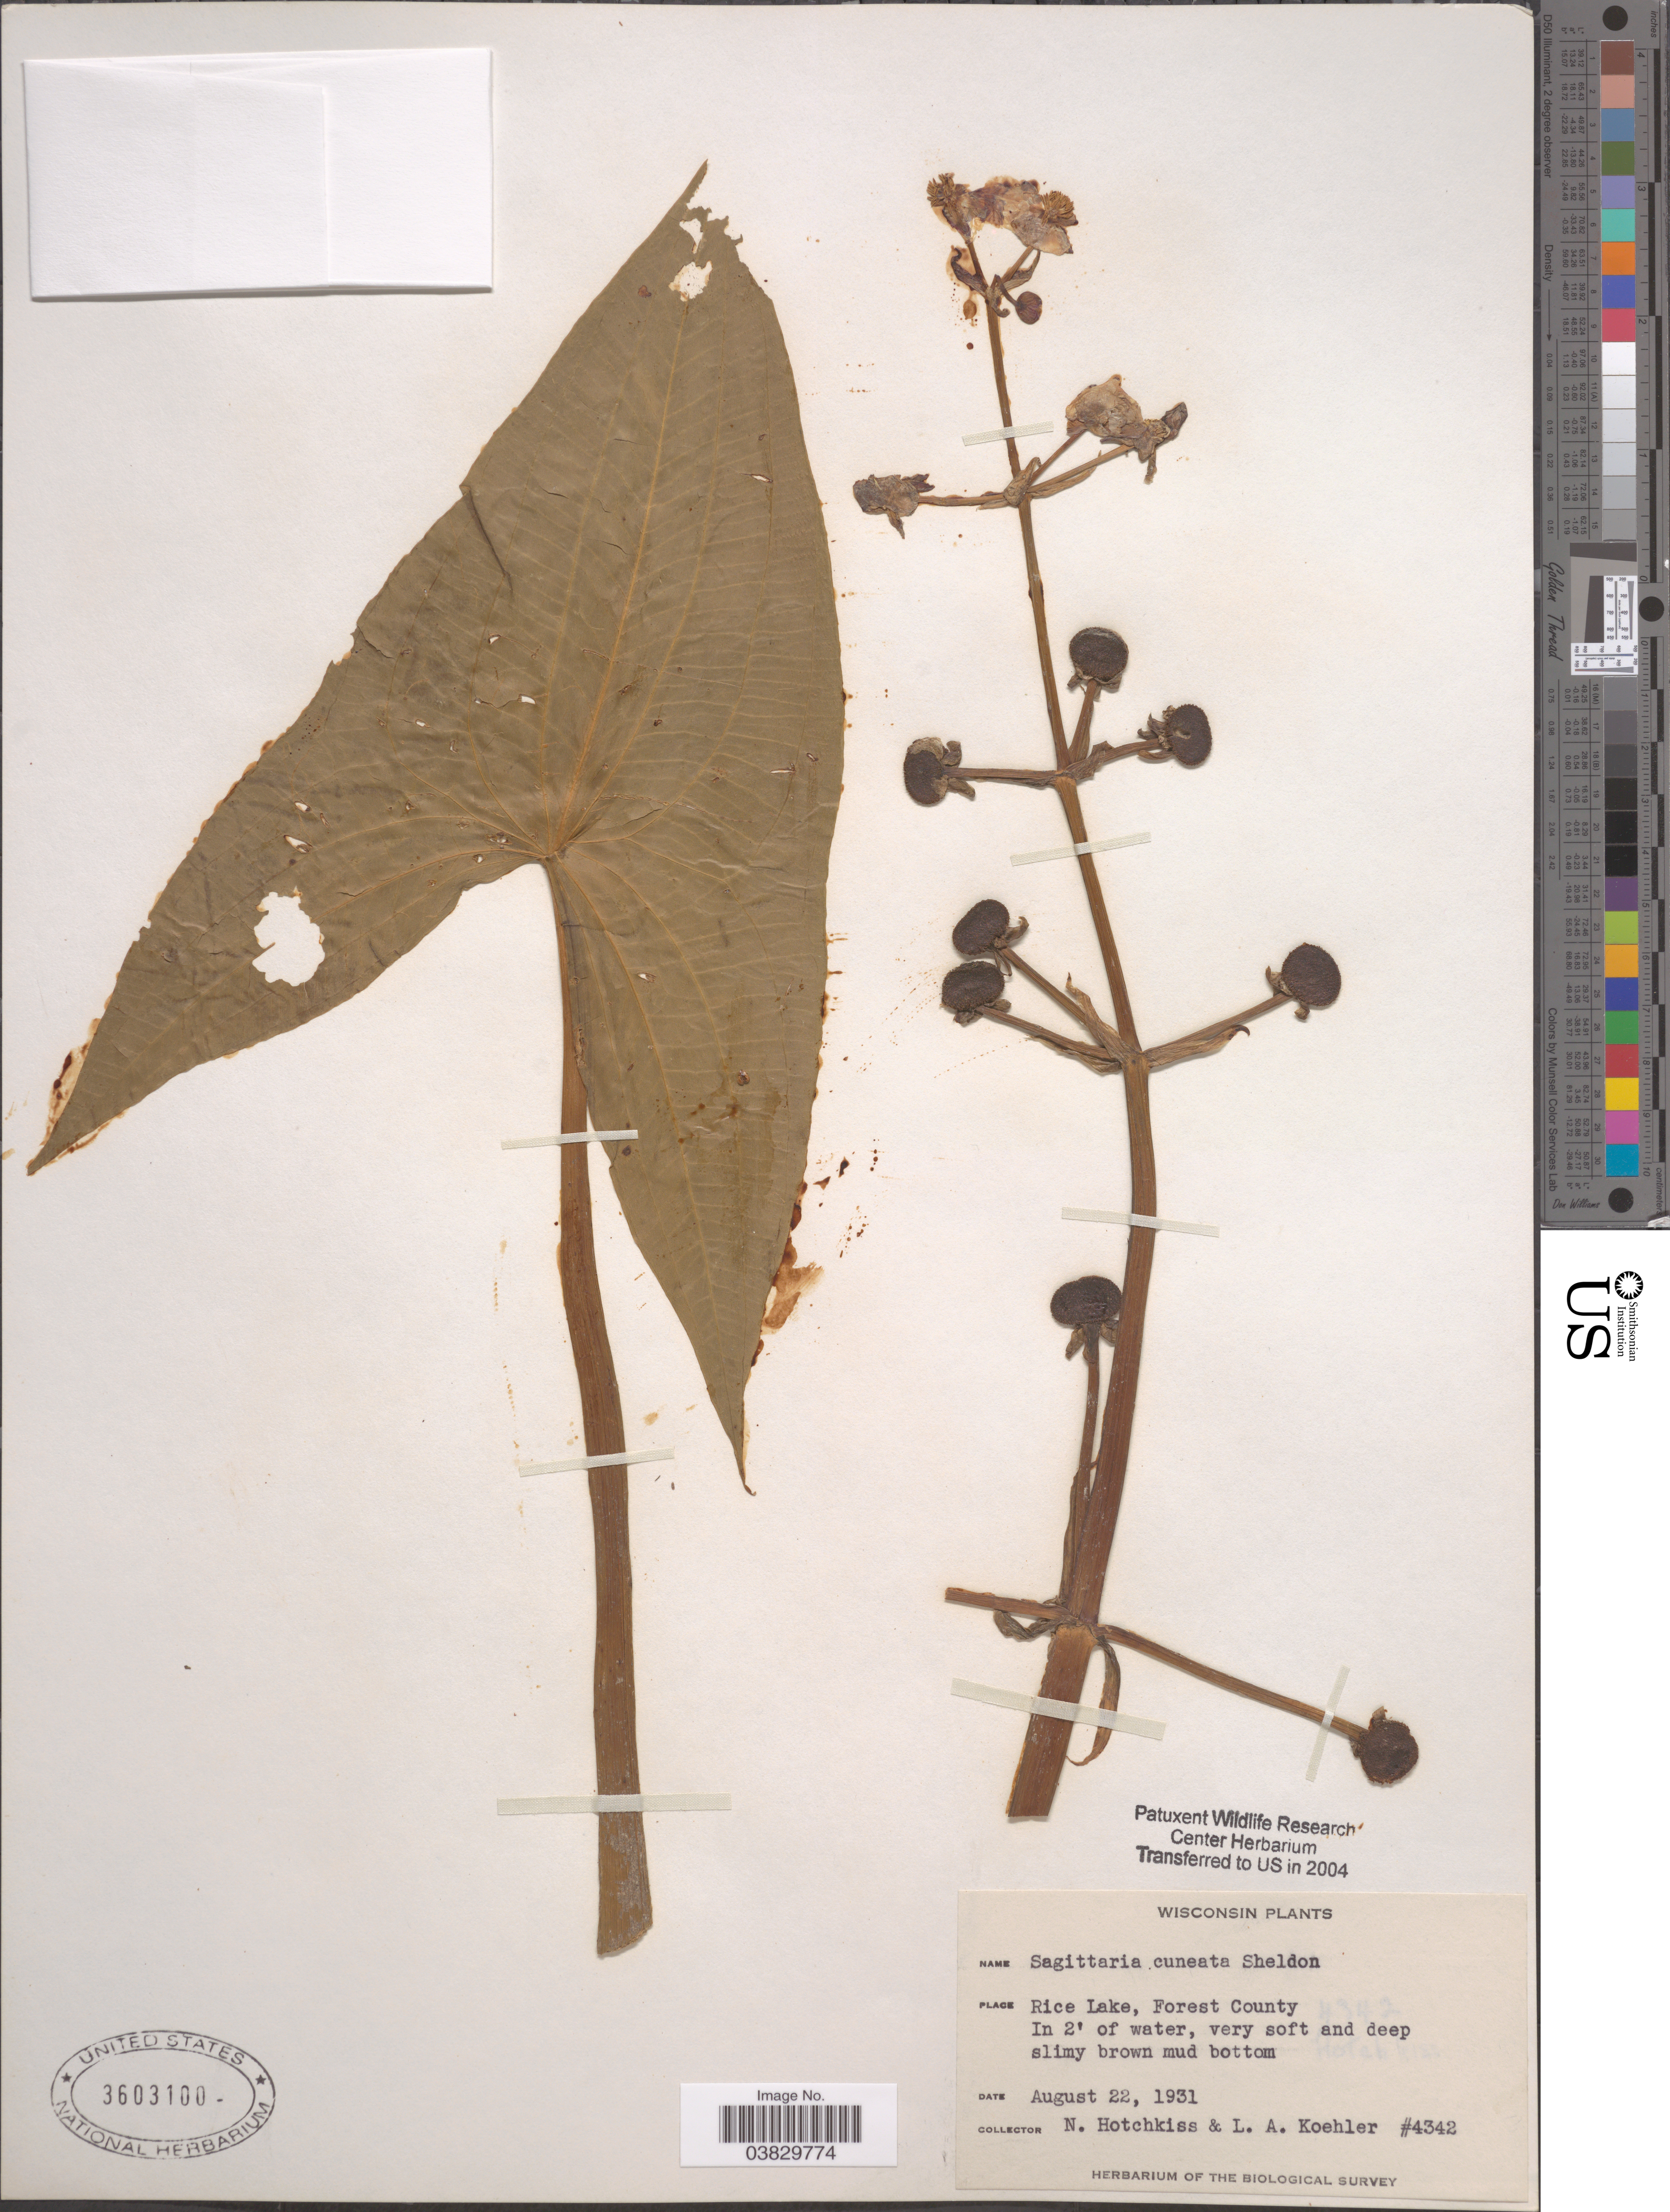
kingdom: Plantae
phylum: Tracheophyta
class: Liliopsida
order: Alismatales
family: Alismataceae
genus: Sagittaria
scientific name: Sagittaria cuneata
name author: E. Sheld.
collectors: N. Hotchkiss & L. Koehler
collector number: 4342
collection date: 1931-08-22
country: United States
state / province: Wisconsin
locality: Rice Lake, Forest County. In 2' of water, very soft and deep slimy brown mud bottom.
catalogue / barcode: US 3603100